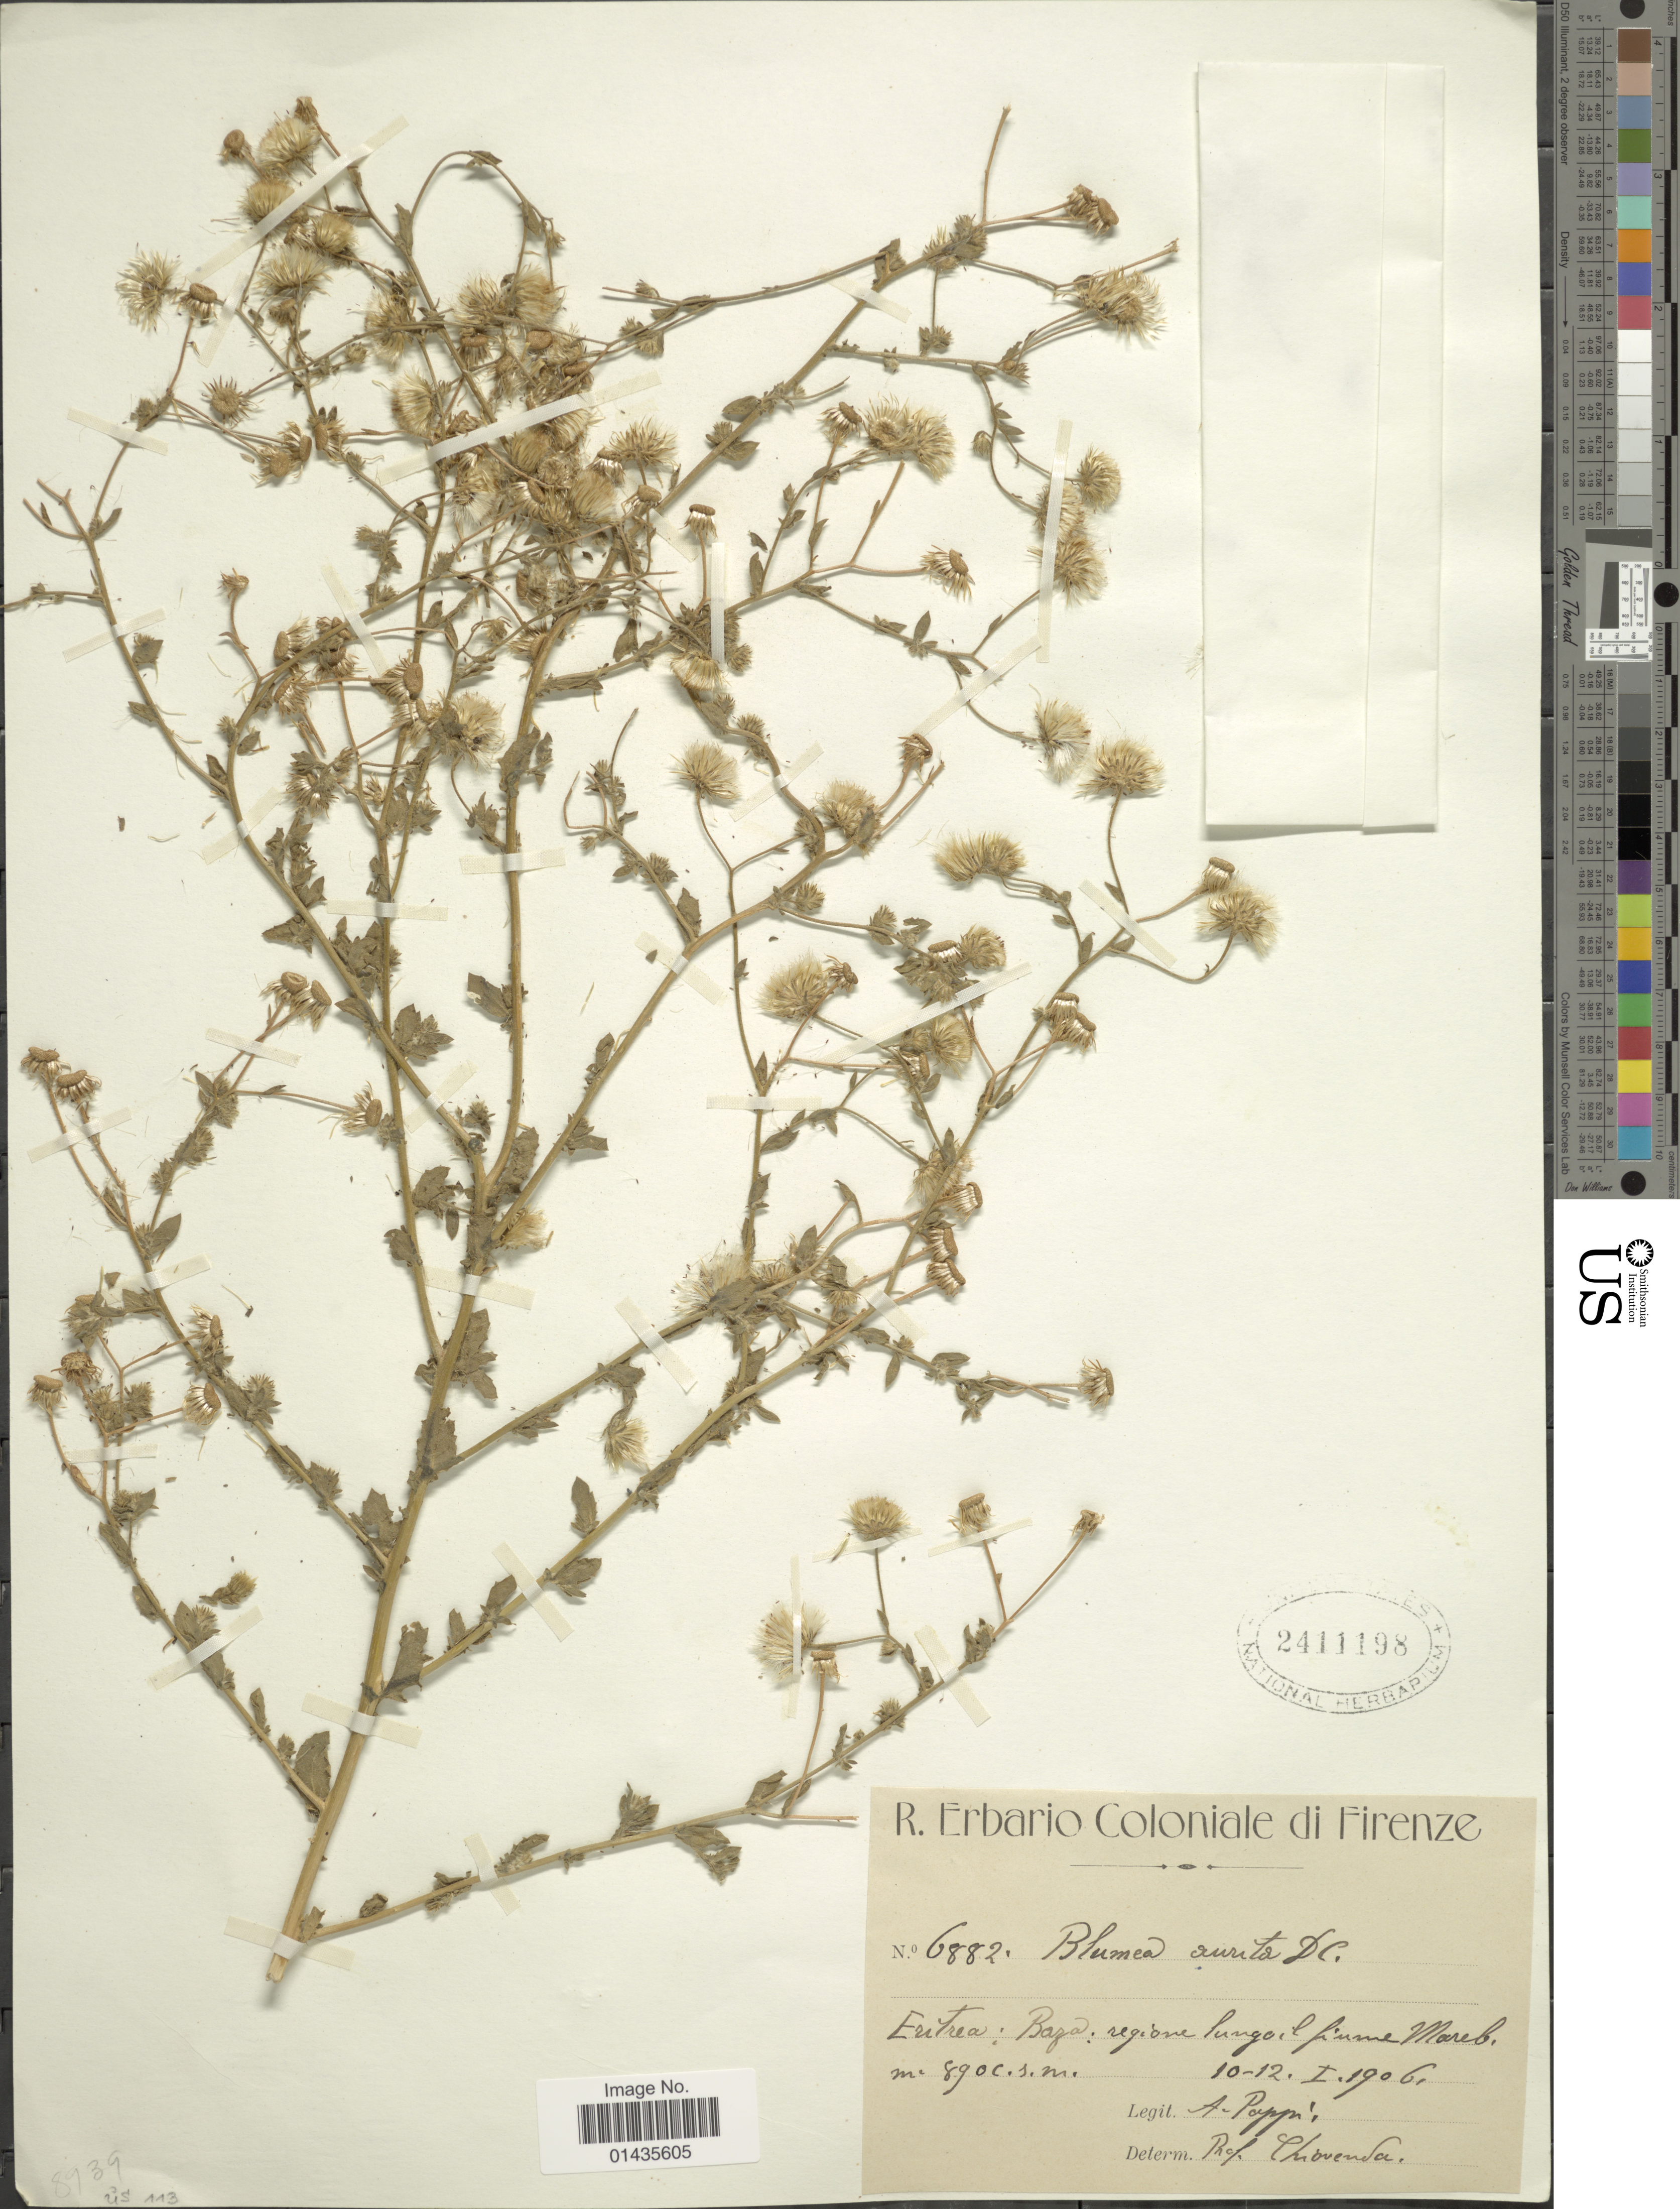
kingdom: Plantae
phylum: Tracheophyta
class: Magnoliopsida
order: Asterales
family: Asteraceae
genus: Blumea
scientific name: Blumea aurita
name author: (L. f.) DC.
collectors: A. Pappi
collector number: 6882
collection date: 1906-01-10/1906-01-12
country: Eritrea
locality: Baza, regione lungo fiume Mareb.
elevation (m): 890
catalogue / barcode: US 2411198